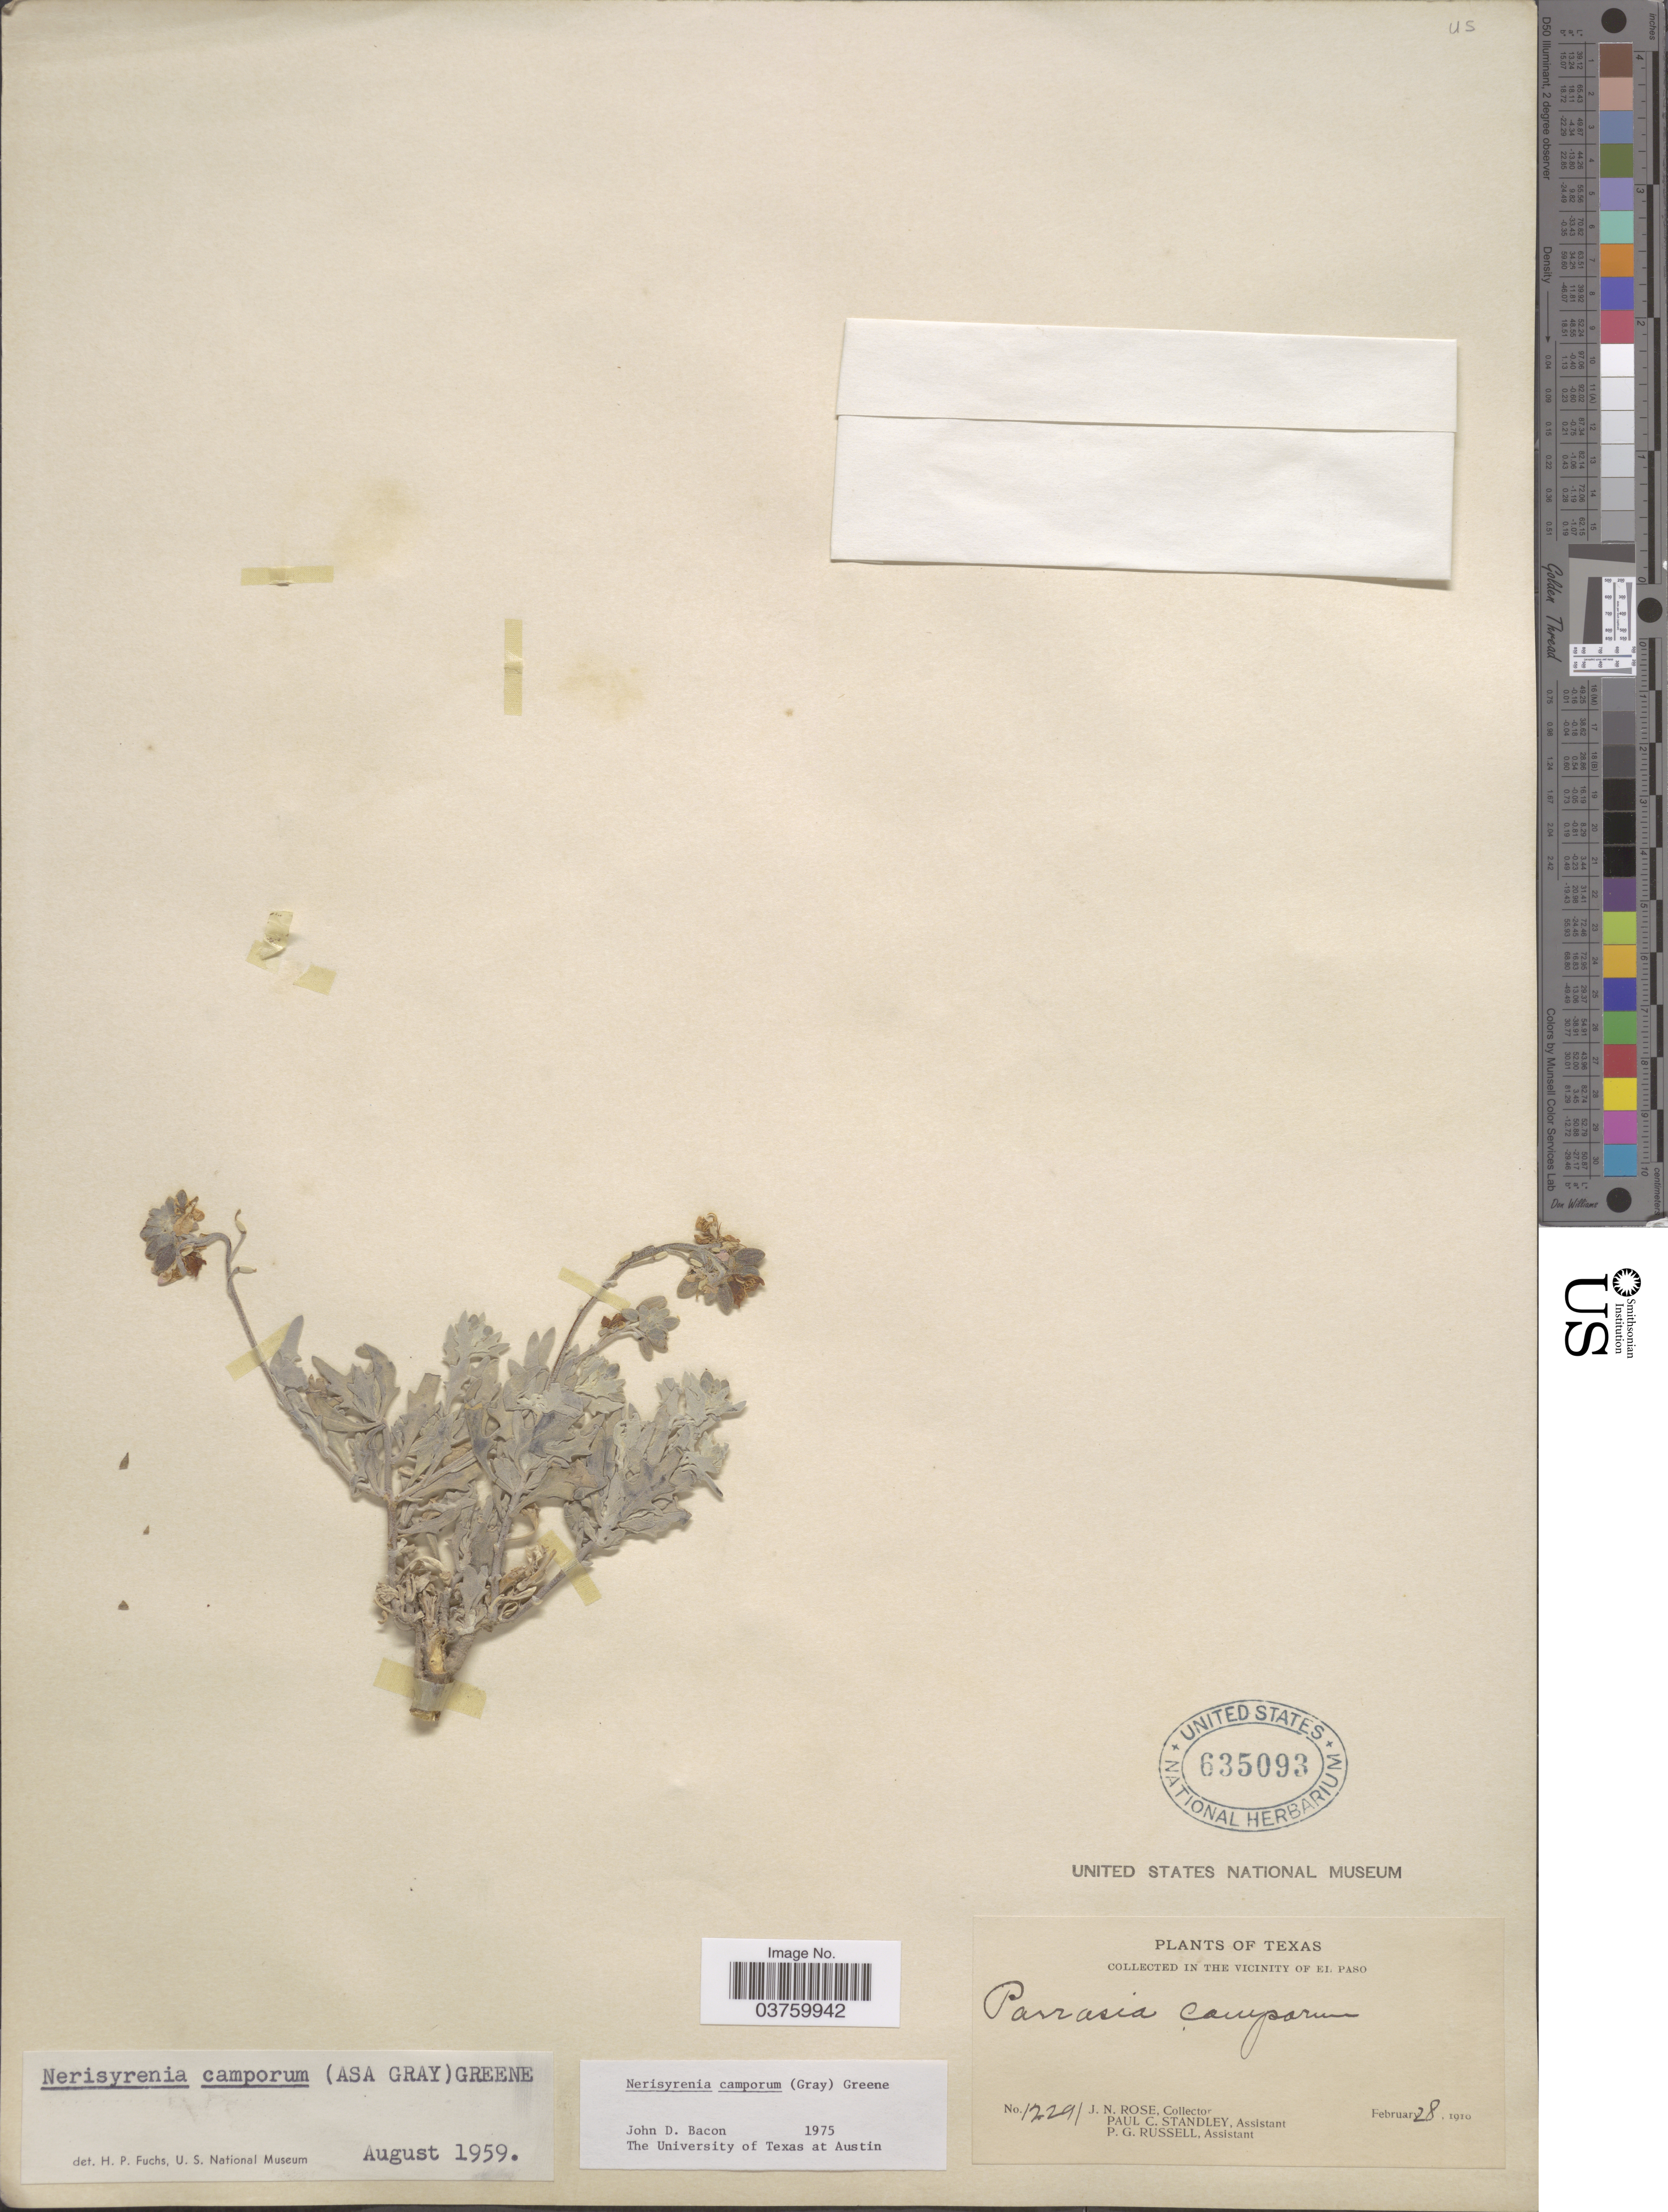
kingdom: Plantae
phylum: Tracheophyta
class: Magnoliopsida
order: Brassicales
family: Brassicaceae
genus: Nerisyrenia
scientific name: Nerisyrenia camporum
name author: (A. Gray) Greene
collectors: J. N. Rose, P. C. Standley & P. G. Russell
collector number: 12291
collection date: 1910-02-28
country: United States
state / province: Texas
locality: In the vicinity of El Paso.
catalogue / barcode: US 635093